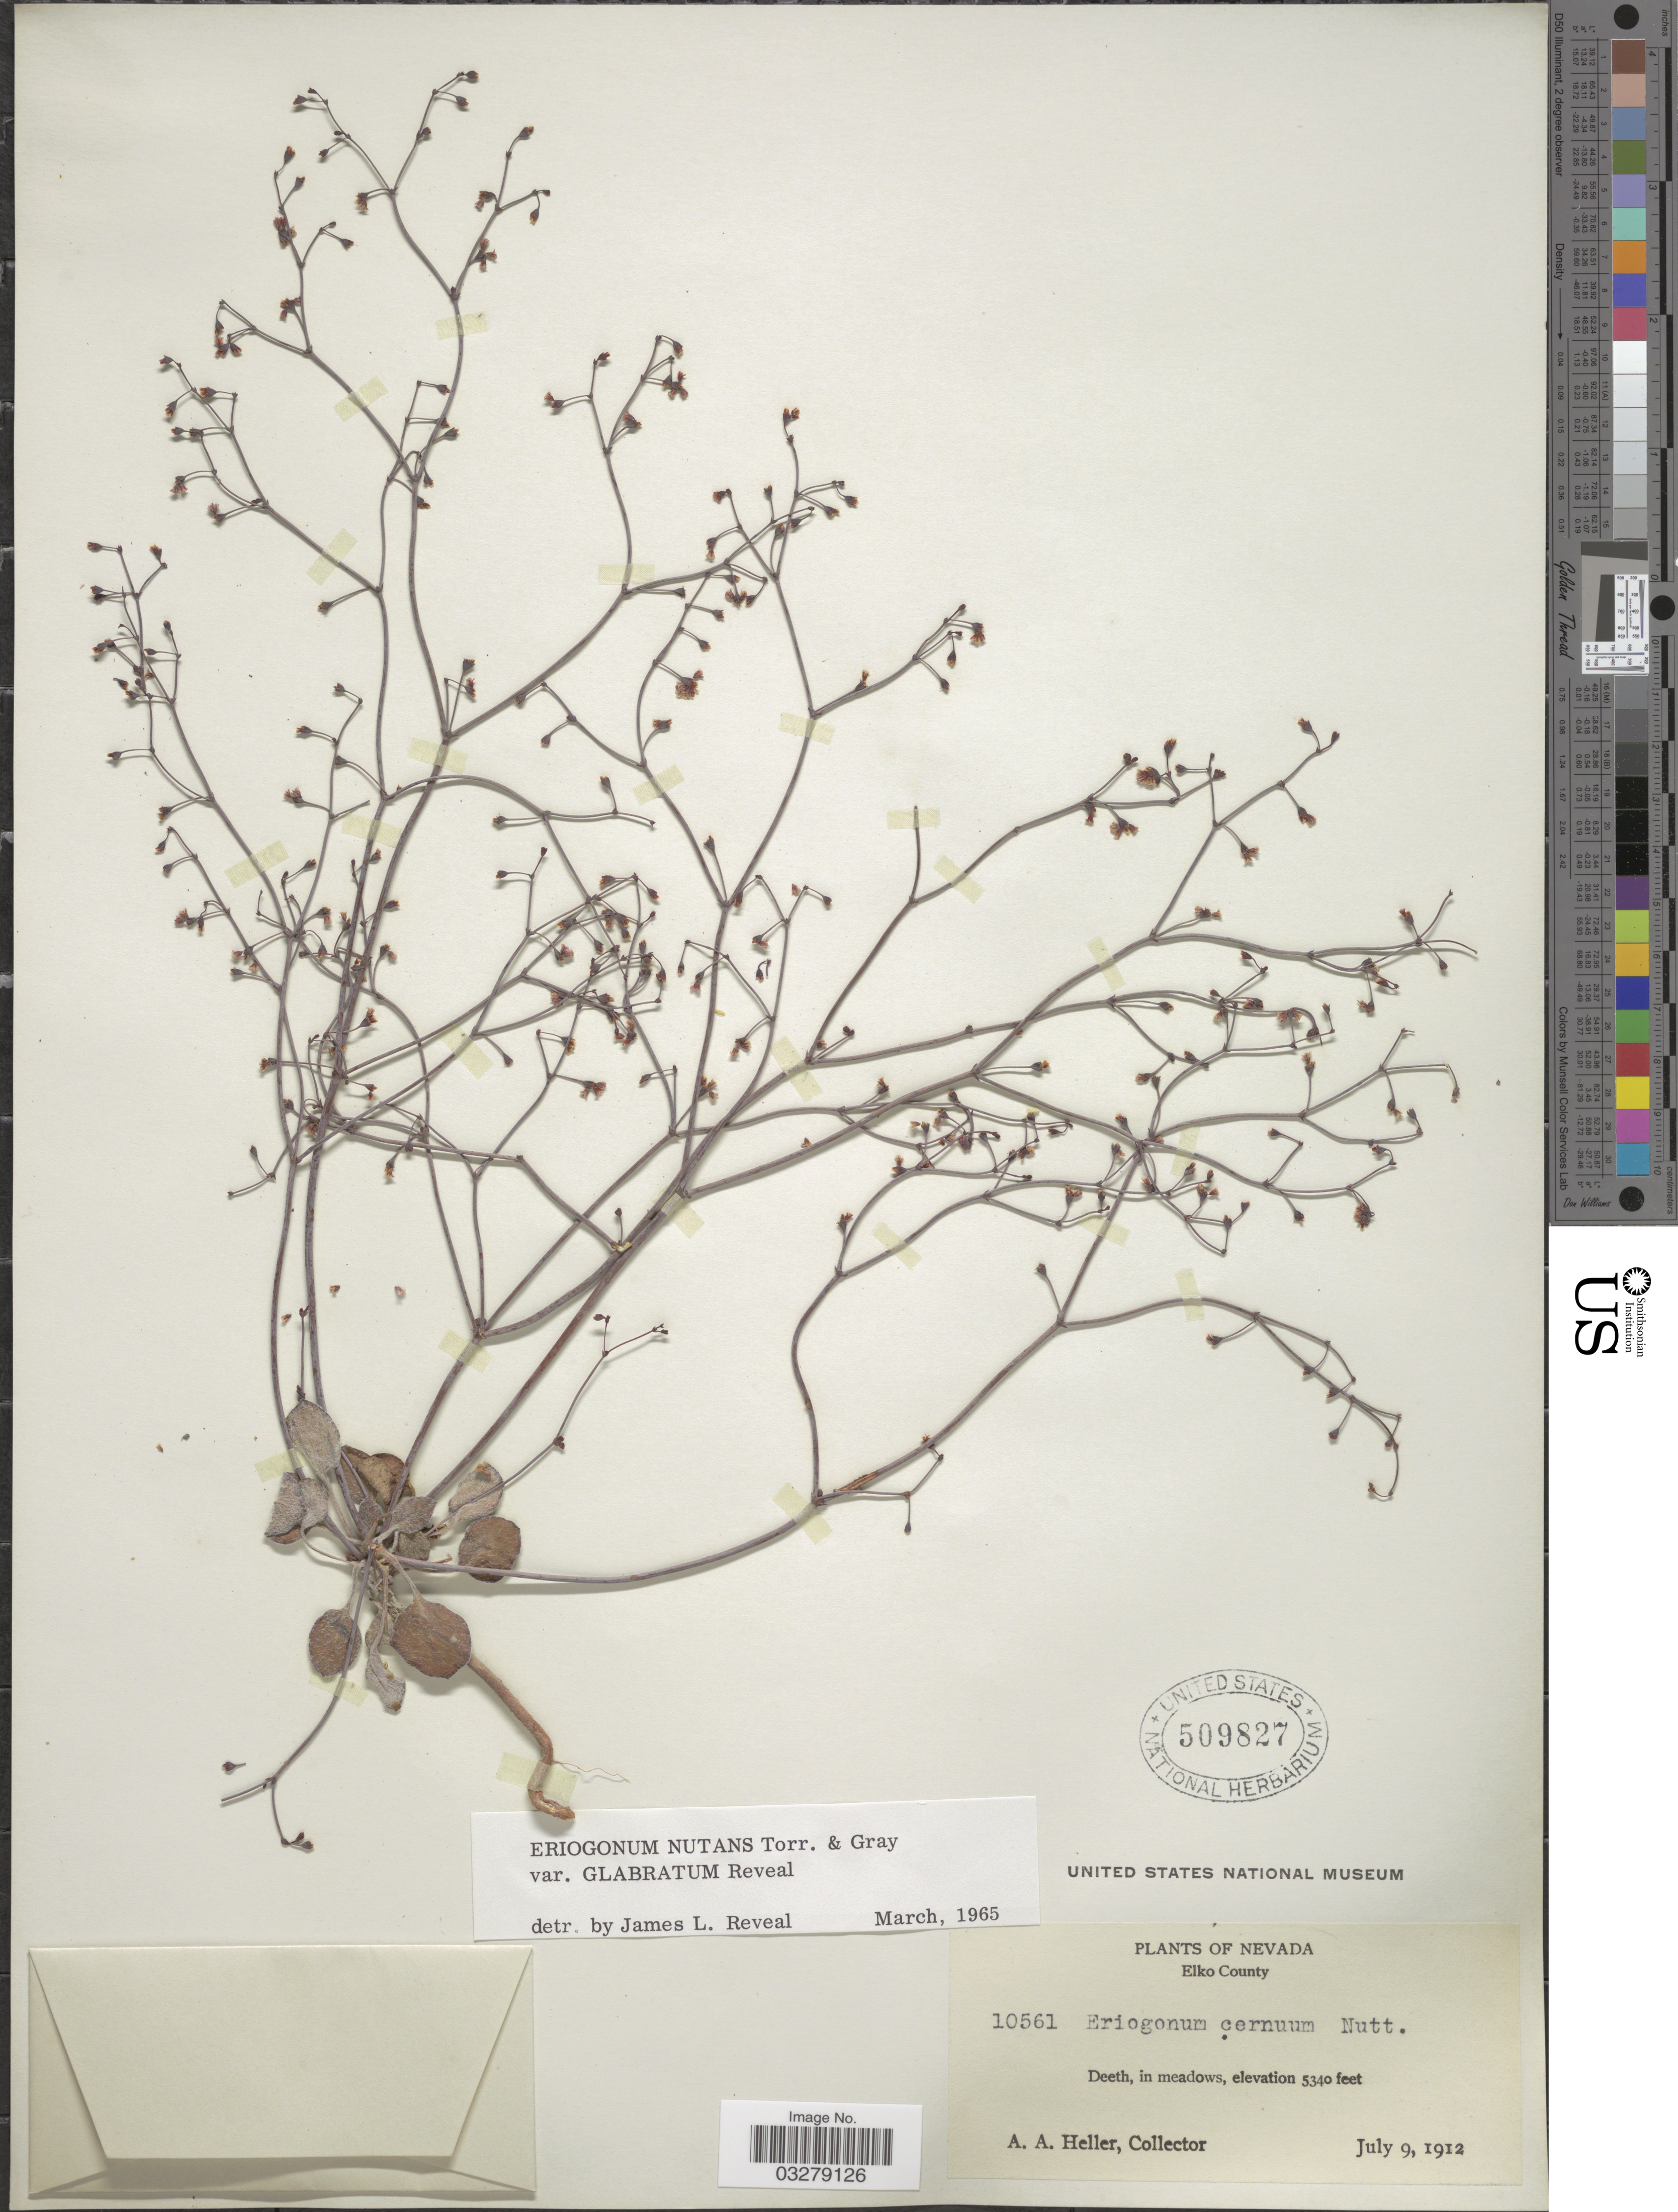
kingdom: Plantae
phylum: Tracheophyta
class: Magnoliopsida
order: Caryophyllales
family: Polygonaceae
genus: Eriogonum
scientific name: Eriogonum nutans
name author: Torr. & A. Gray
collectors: A. A. Heller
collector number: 10561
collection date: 1912-07-09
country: United States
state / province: Nevada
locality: Elko County. Deeth, in meadows.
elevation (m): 1628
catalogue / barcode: US 509827